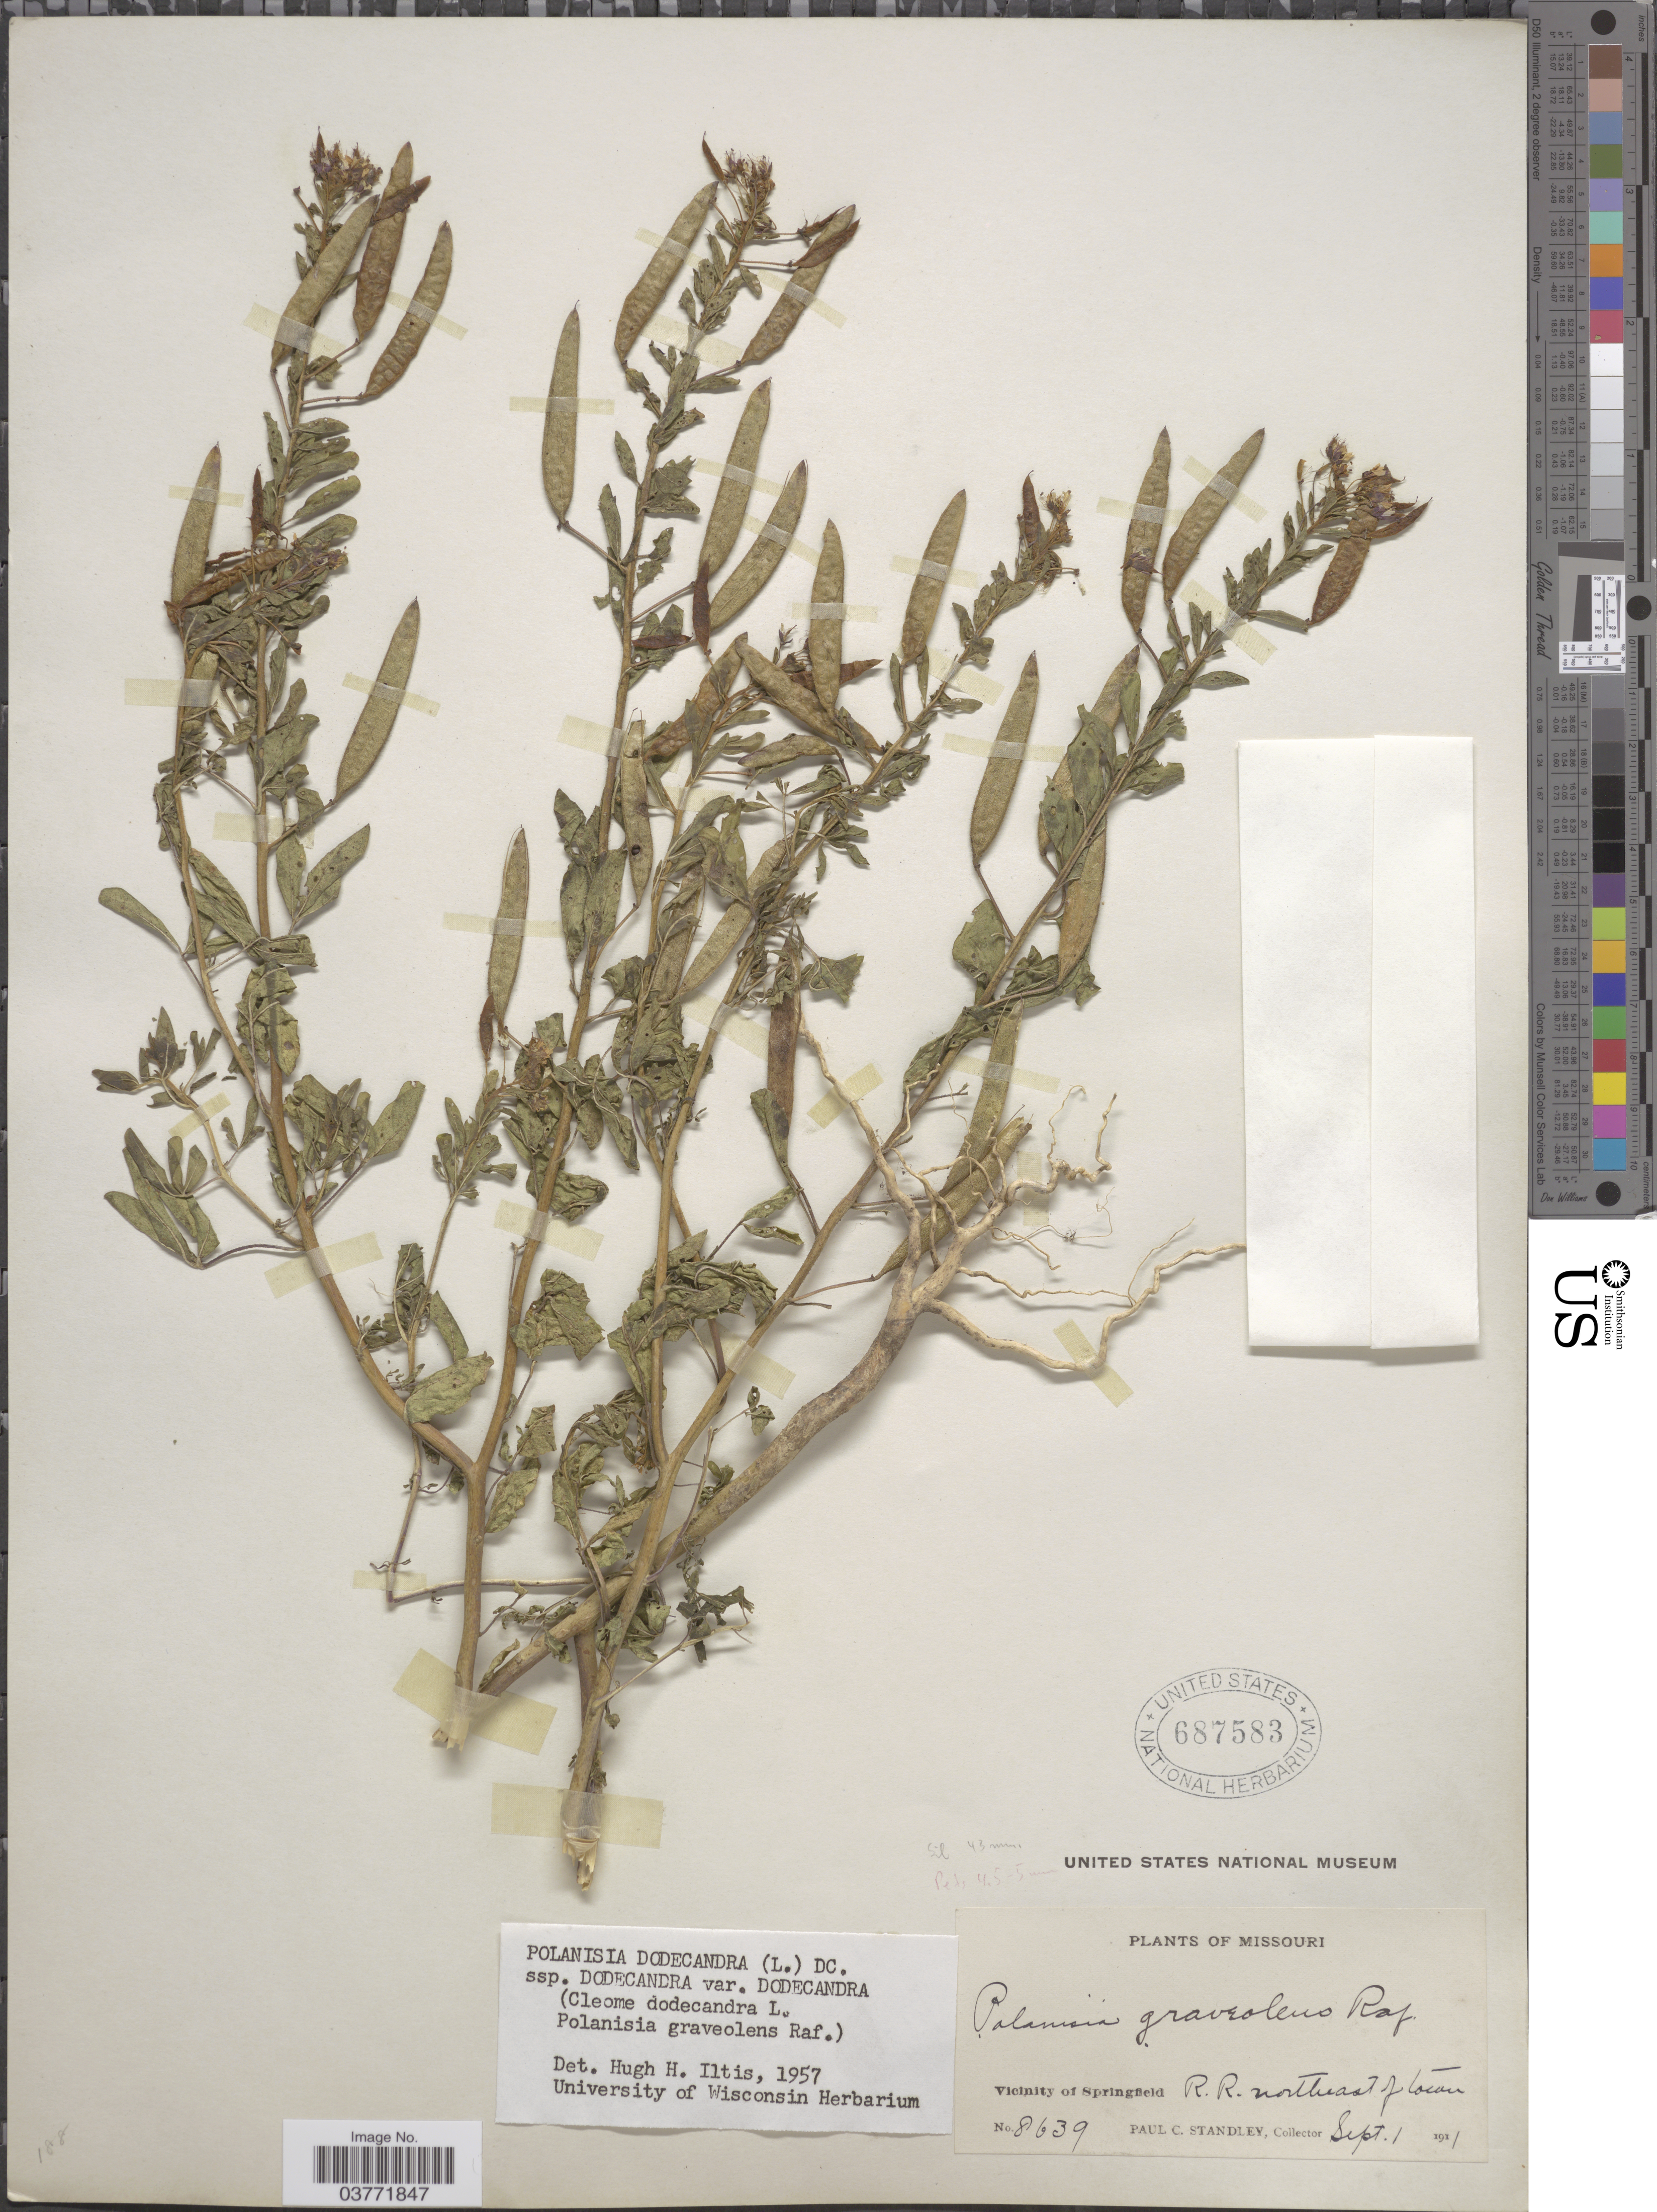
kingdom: Plantae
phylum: Tracheophyta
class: Magnoliopsida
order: Brassicales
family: Cleomaceae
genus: Polanisia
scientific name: Polanisia dodecandra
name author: (L.) DC.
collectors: P. C. Standley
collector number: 8639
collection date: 1911-09-01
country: United States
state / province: Missouri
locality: Vicinity of Springfield R. R. northeast of town.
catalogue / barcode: US 687583